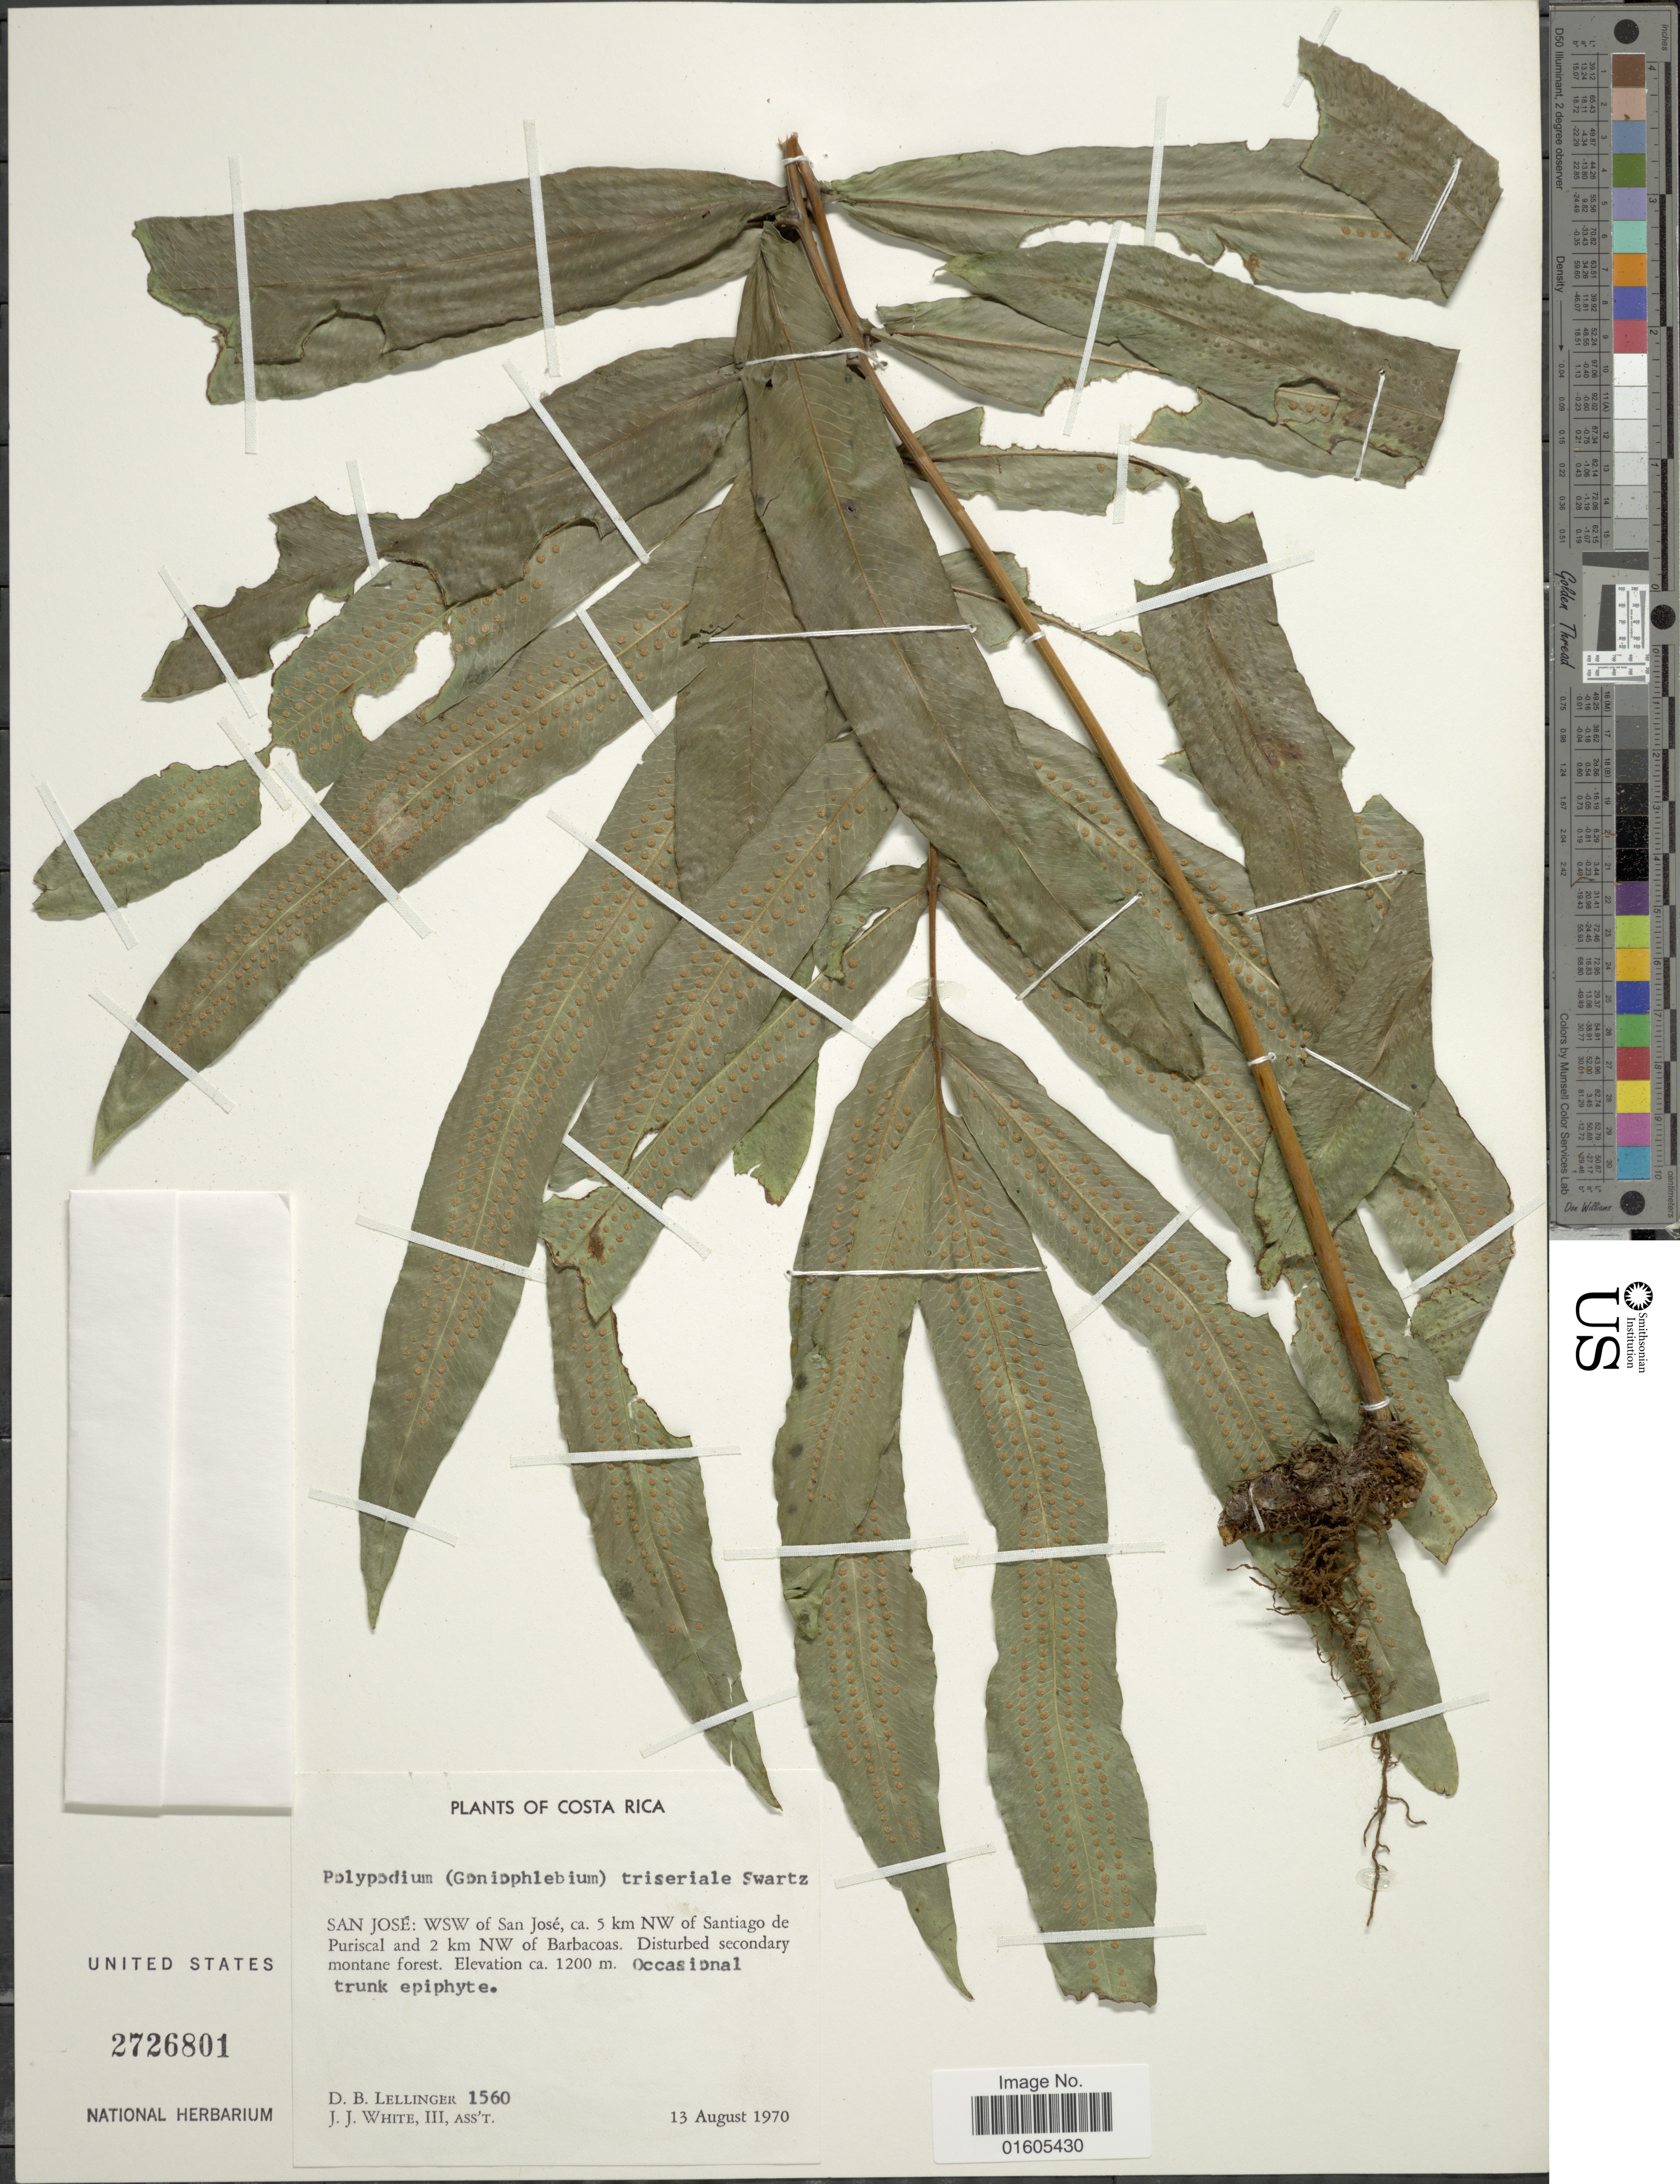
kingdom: Plantae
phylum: Tracheophyta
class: Polypodiopsida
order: Polypodiales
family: Polypodiaceae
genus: Serpocaulon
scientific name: Serpocaulon triseriale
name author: (Sw.) A.R. Sm.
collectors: D. B. Lellinger & J. J. White III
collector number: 1560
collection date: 1970-08-13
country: Costa Rica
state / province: San José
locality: WSW of San José, ca. 5 km NW of Santiago de Puriscal and 2 km NW of Barbacoas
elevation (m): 1200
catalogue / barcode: US 2726801